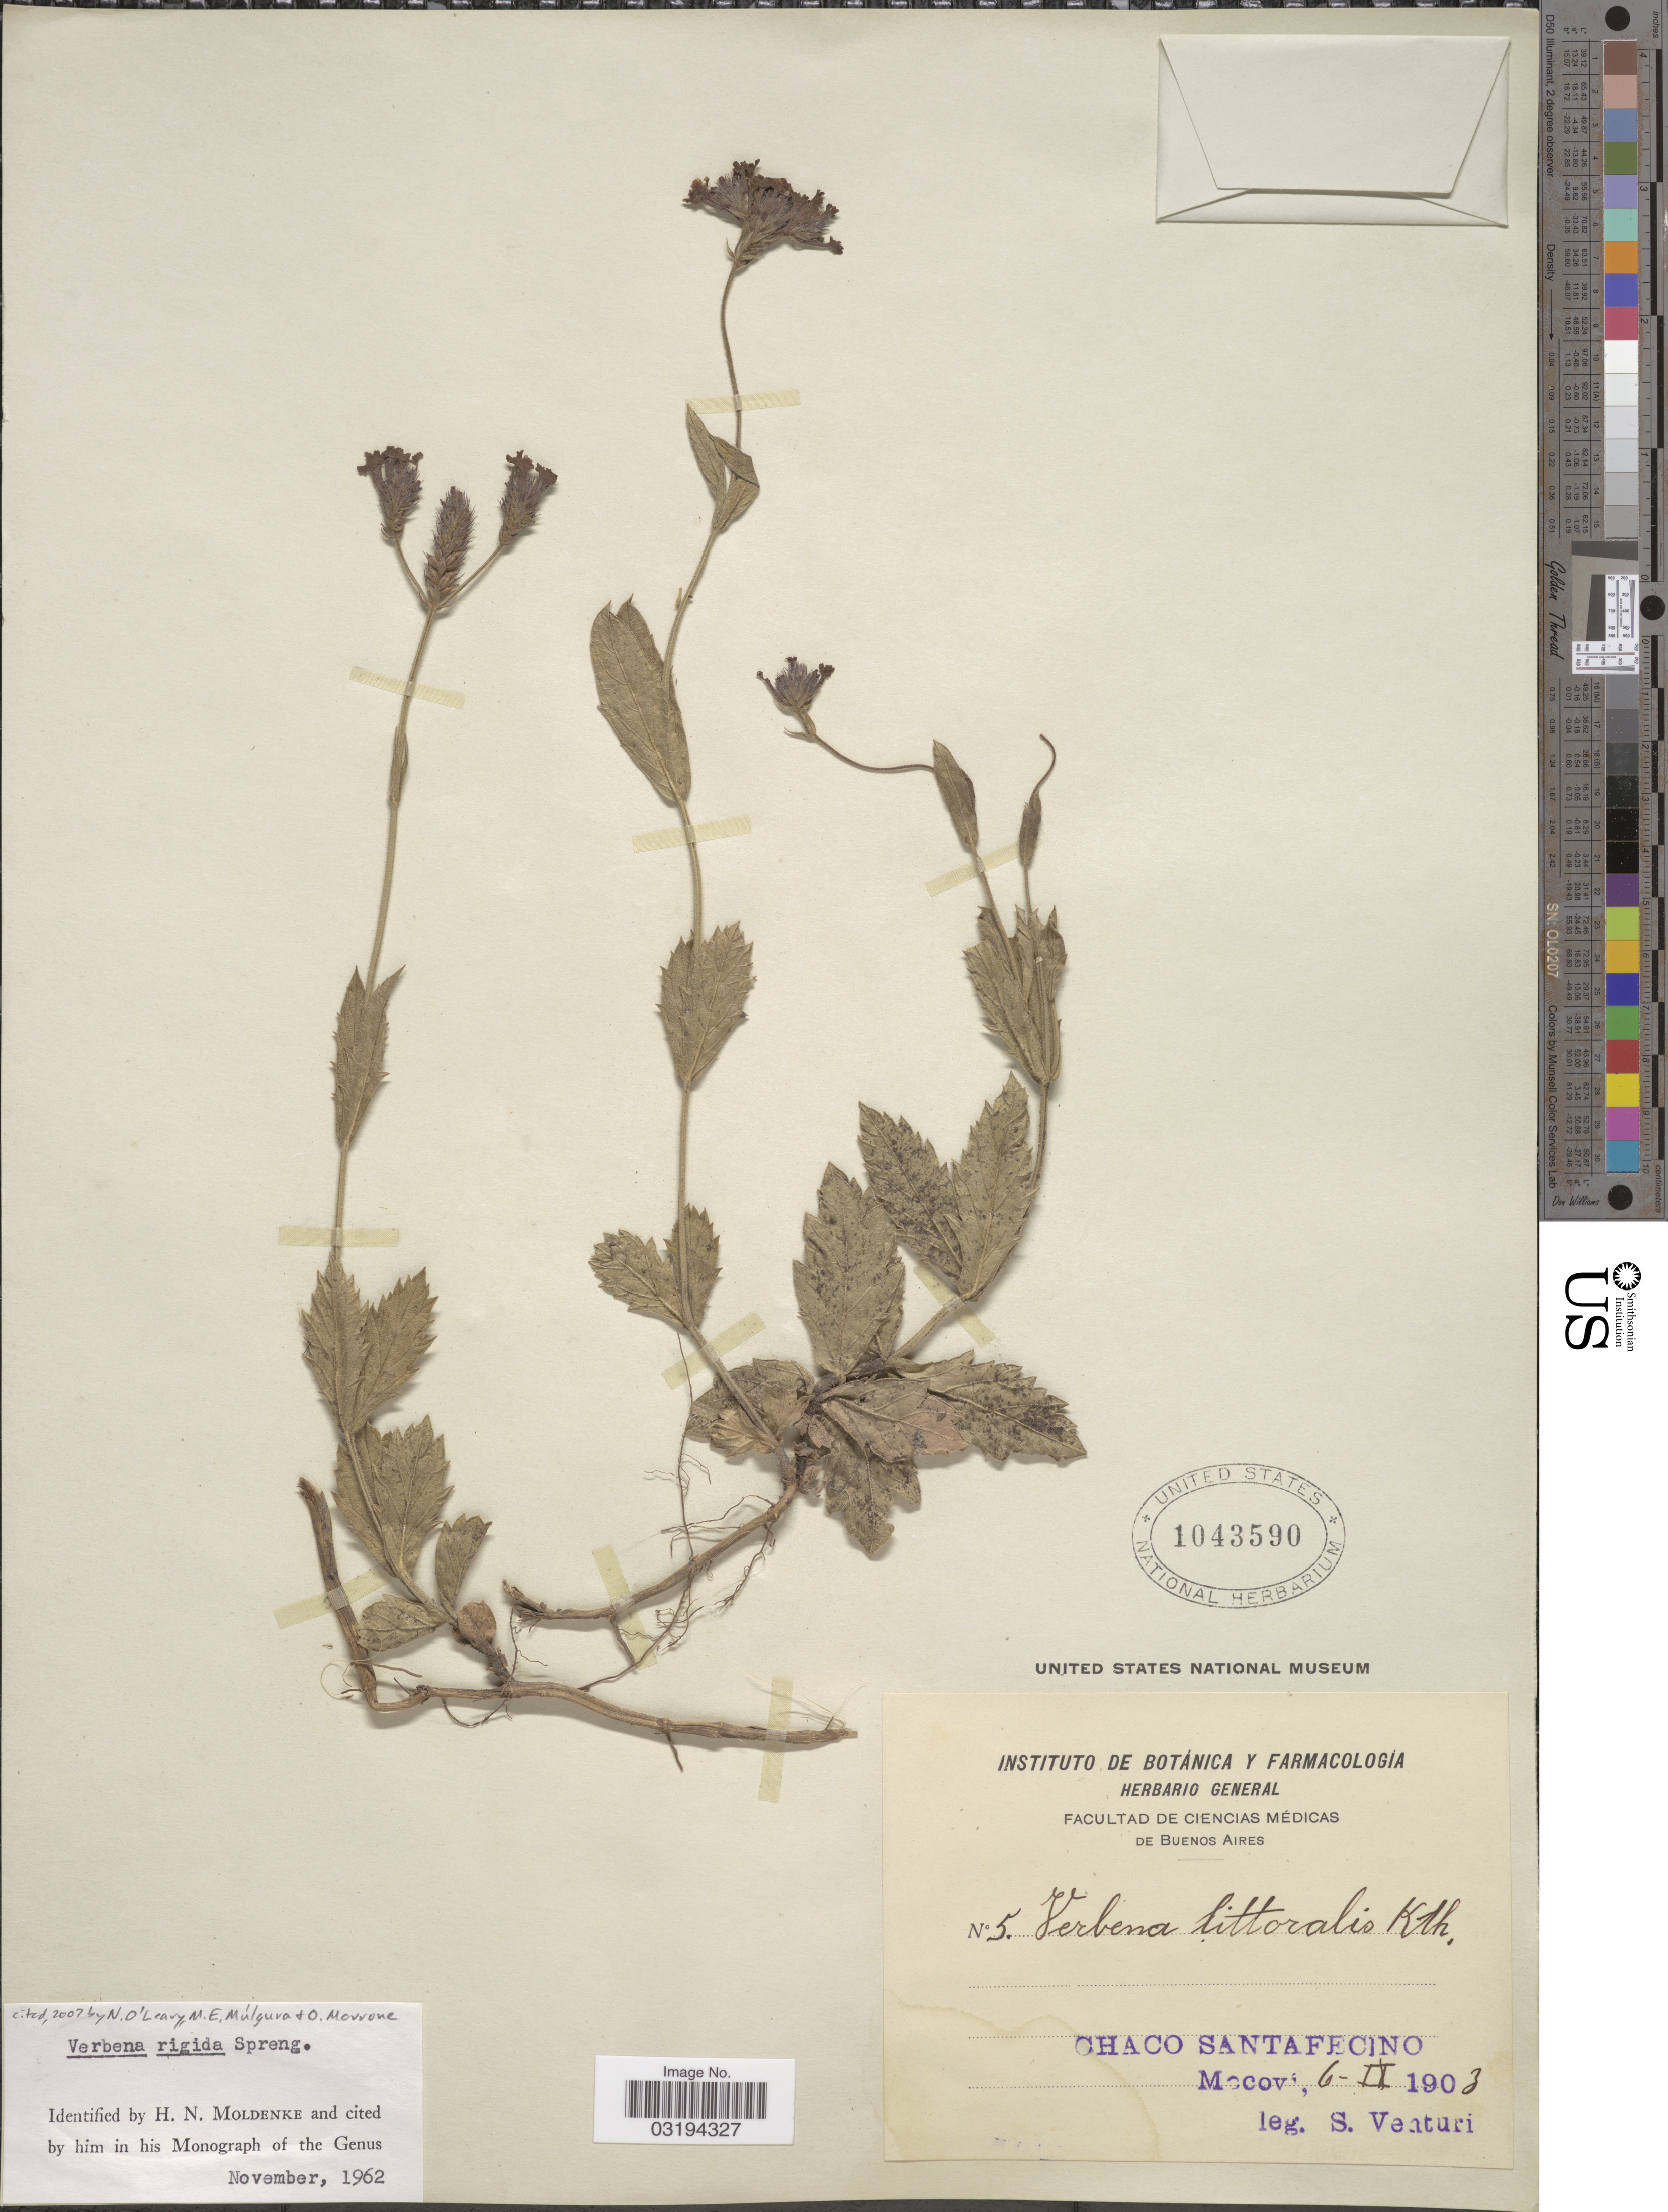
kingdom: Plantae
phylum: Tracheophyta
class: Magnoliopsida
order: Lamiales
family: Verbenaceae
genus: Verbena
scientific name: Verbena rigida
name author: Spreng.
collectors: S. Venturi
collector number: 5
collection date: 1903-02-06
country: Argentina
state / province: Buenos Aires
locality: Chaco Santafecino, Mocovi.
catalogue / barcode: US 1043590